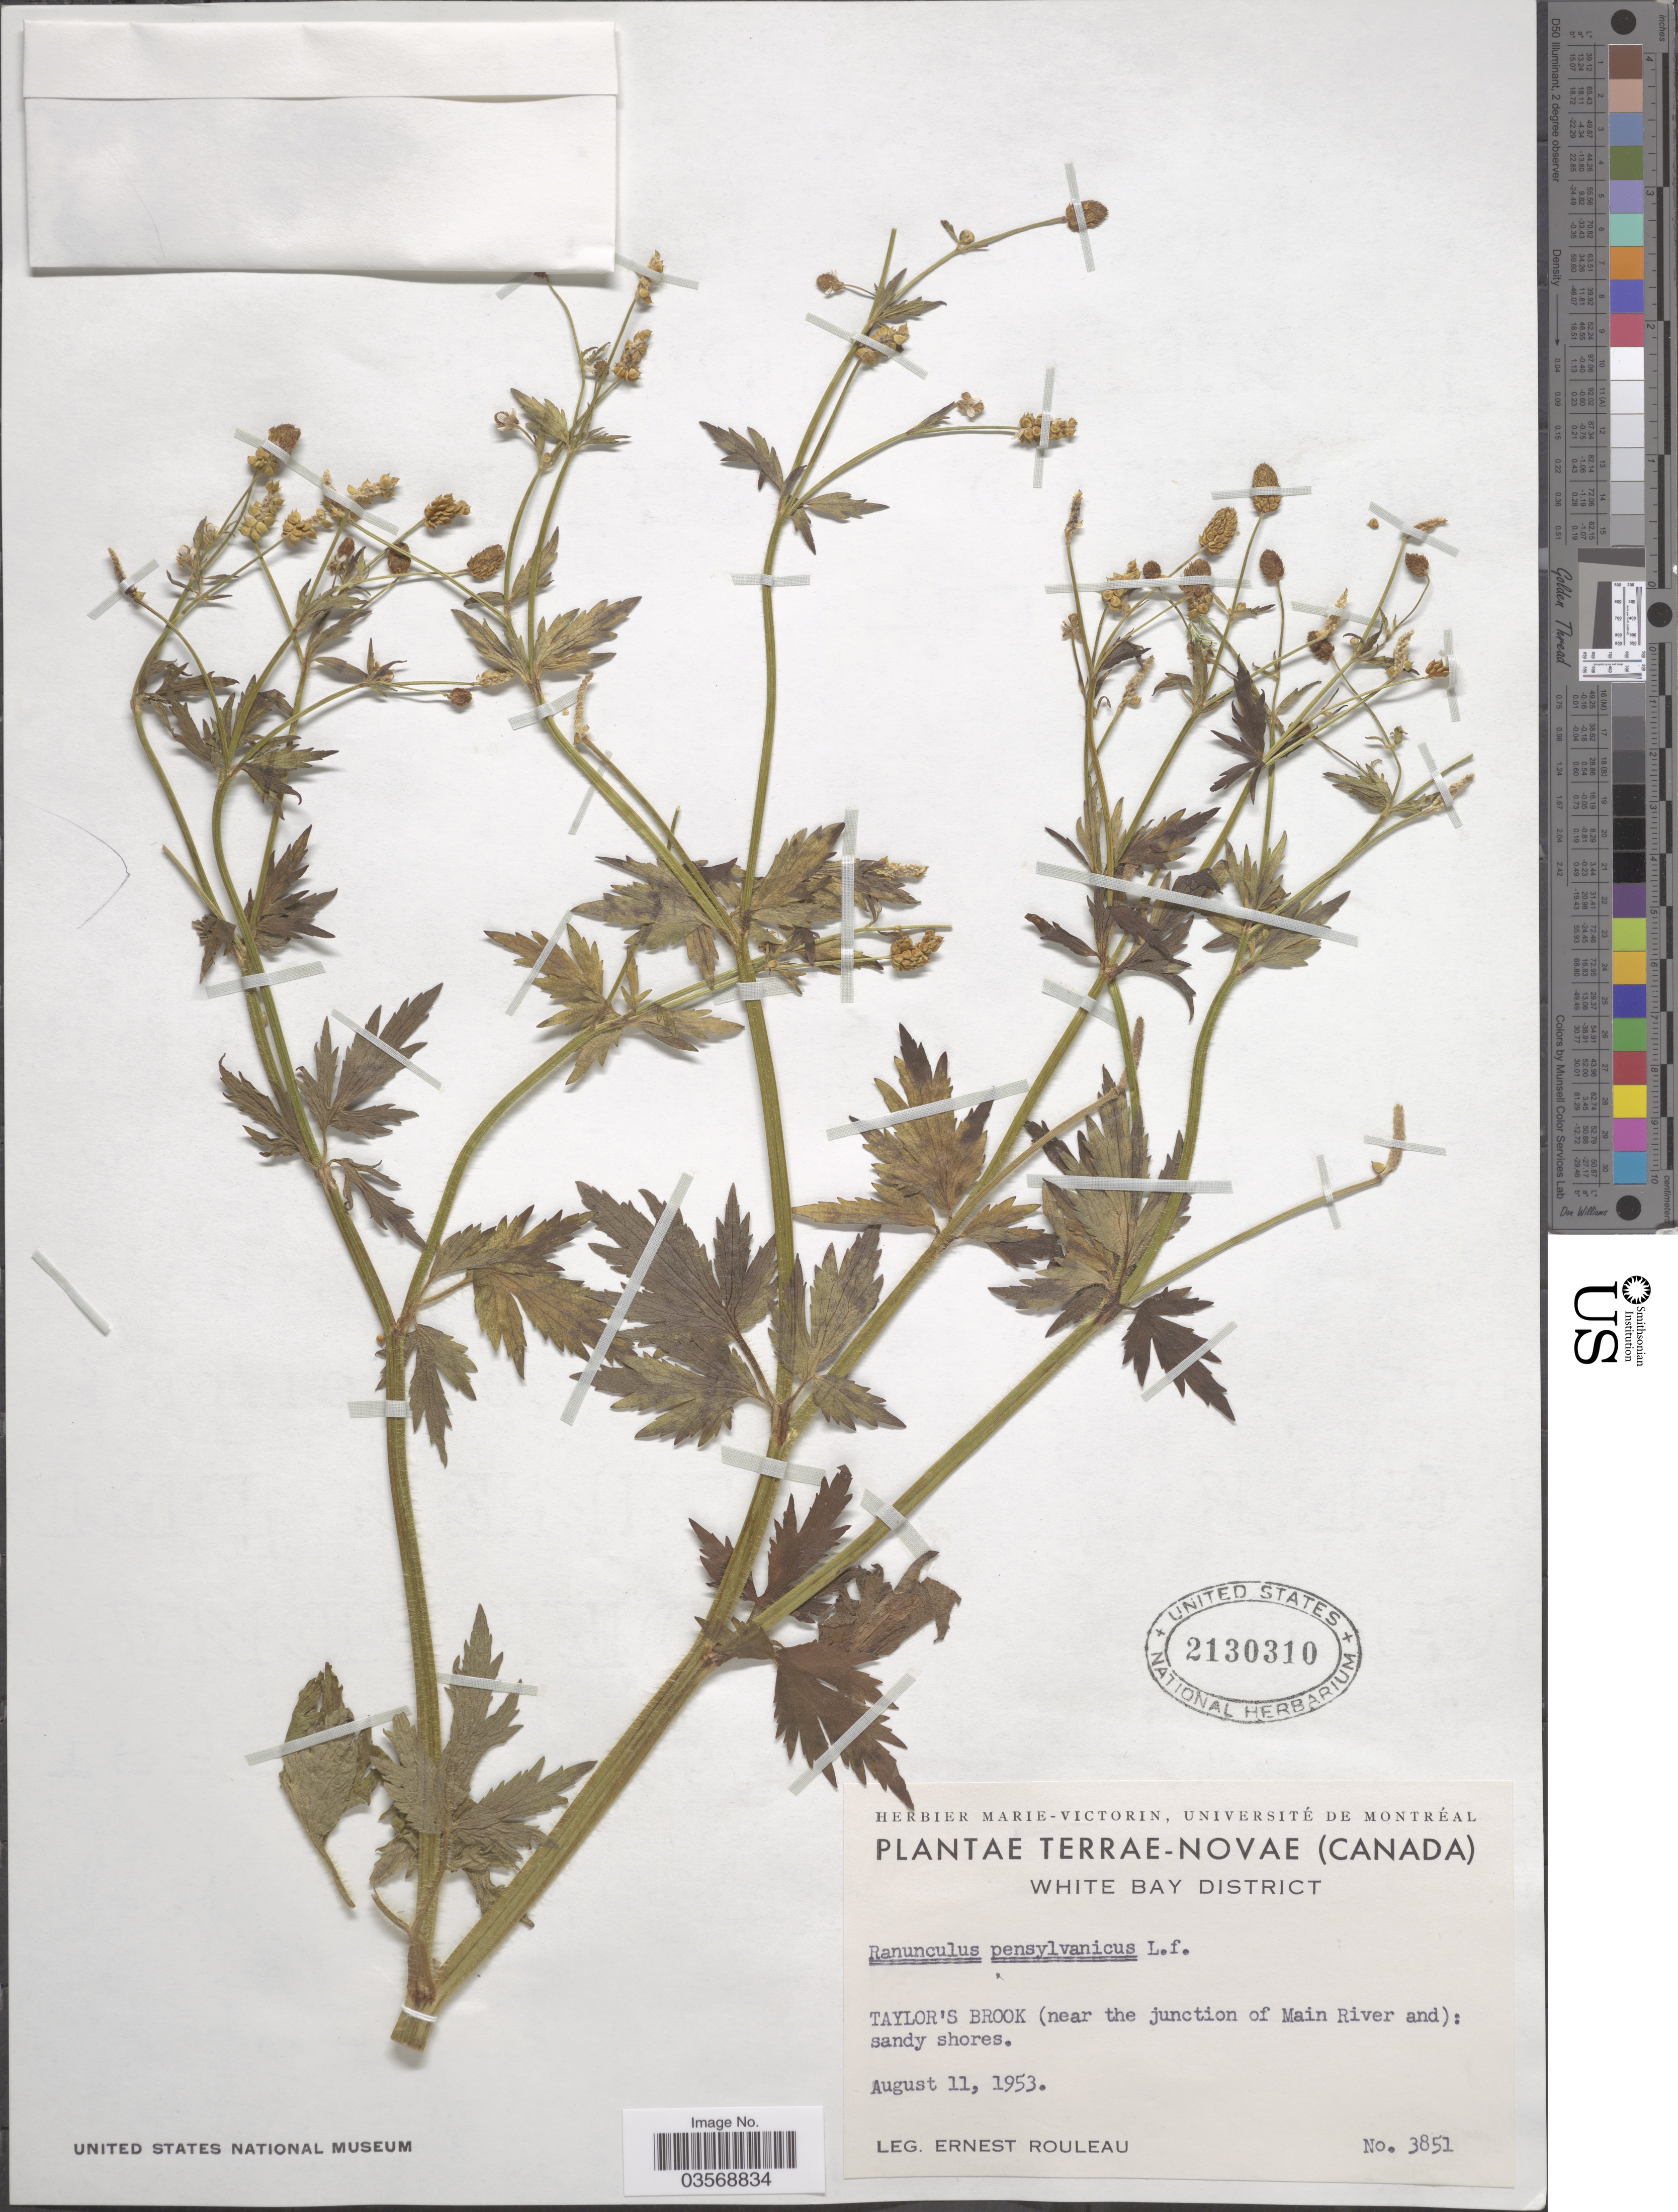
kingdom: Plantae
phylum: Tracheophyta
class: Magnoliopsida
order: Ranunculales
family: Ranunculaceae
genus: Ranunculus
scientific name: Ranunculus pensylvanicus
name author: L. f.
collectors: E. Rouleau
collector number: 3851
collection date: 1953-08-11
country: Canada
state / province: Newfoundland and Labrador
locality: Terrae-Novae. White Bay District. Taylor's Brook (near the junction of Main River and): sandy shores.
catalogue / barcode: US 2130310